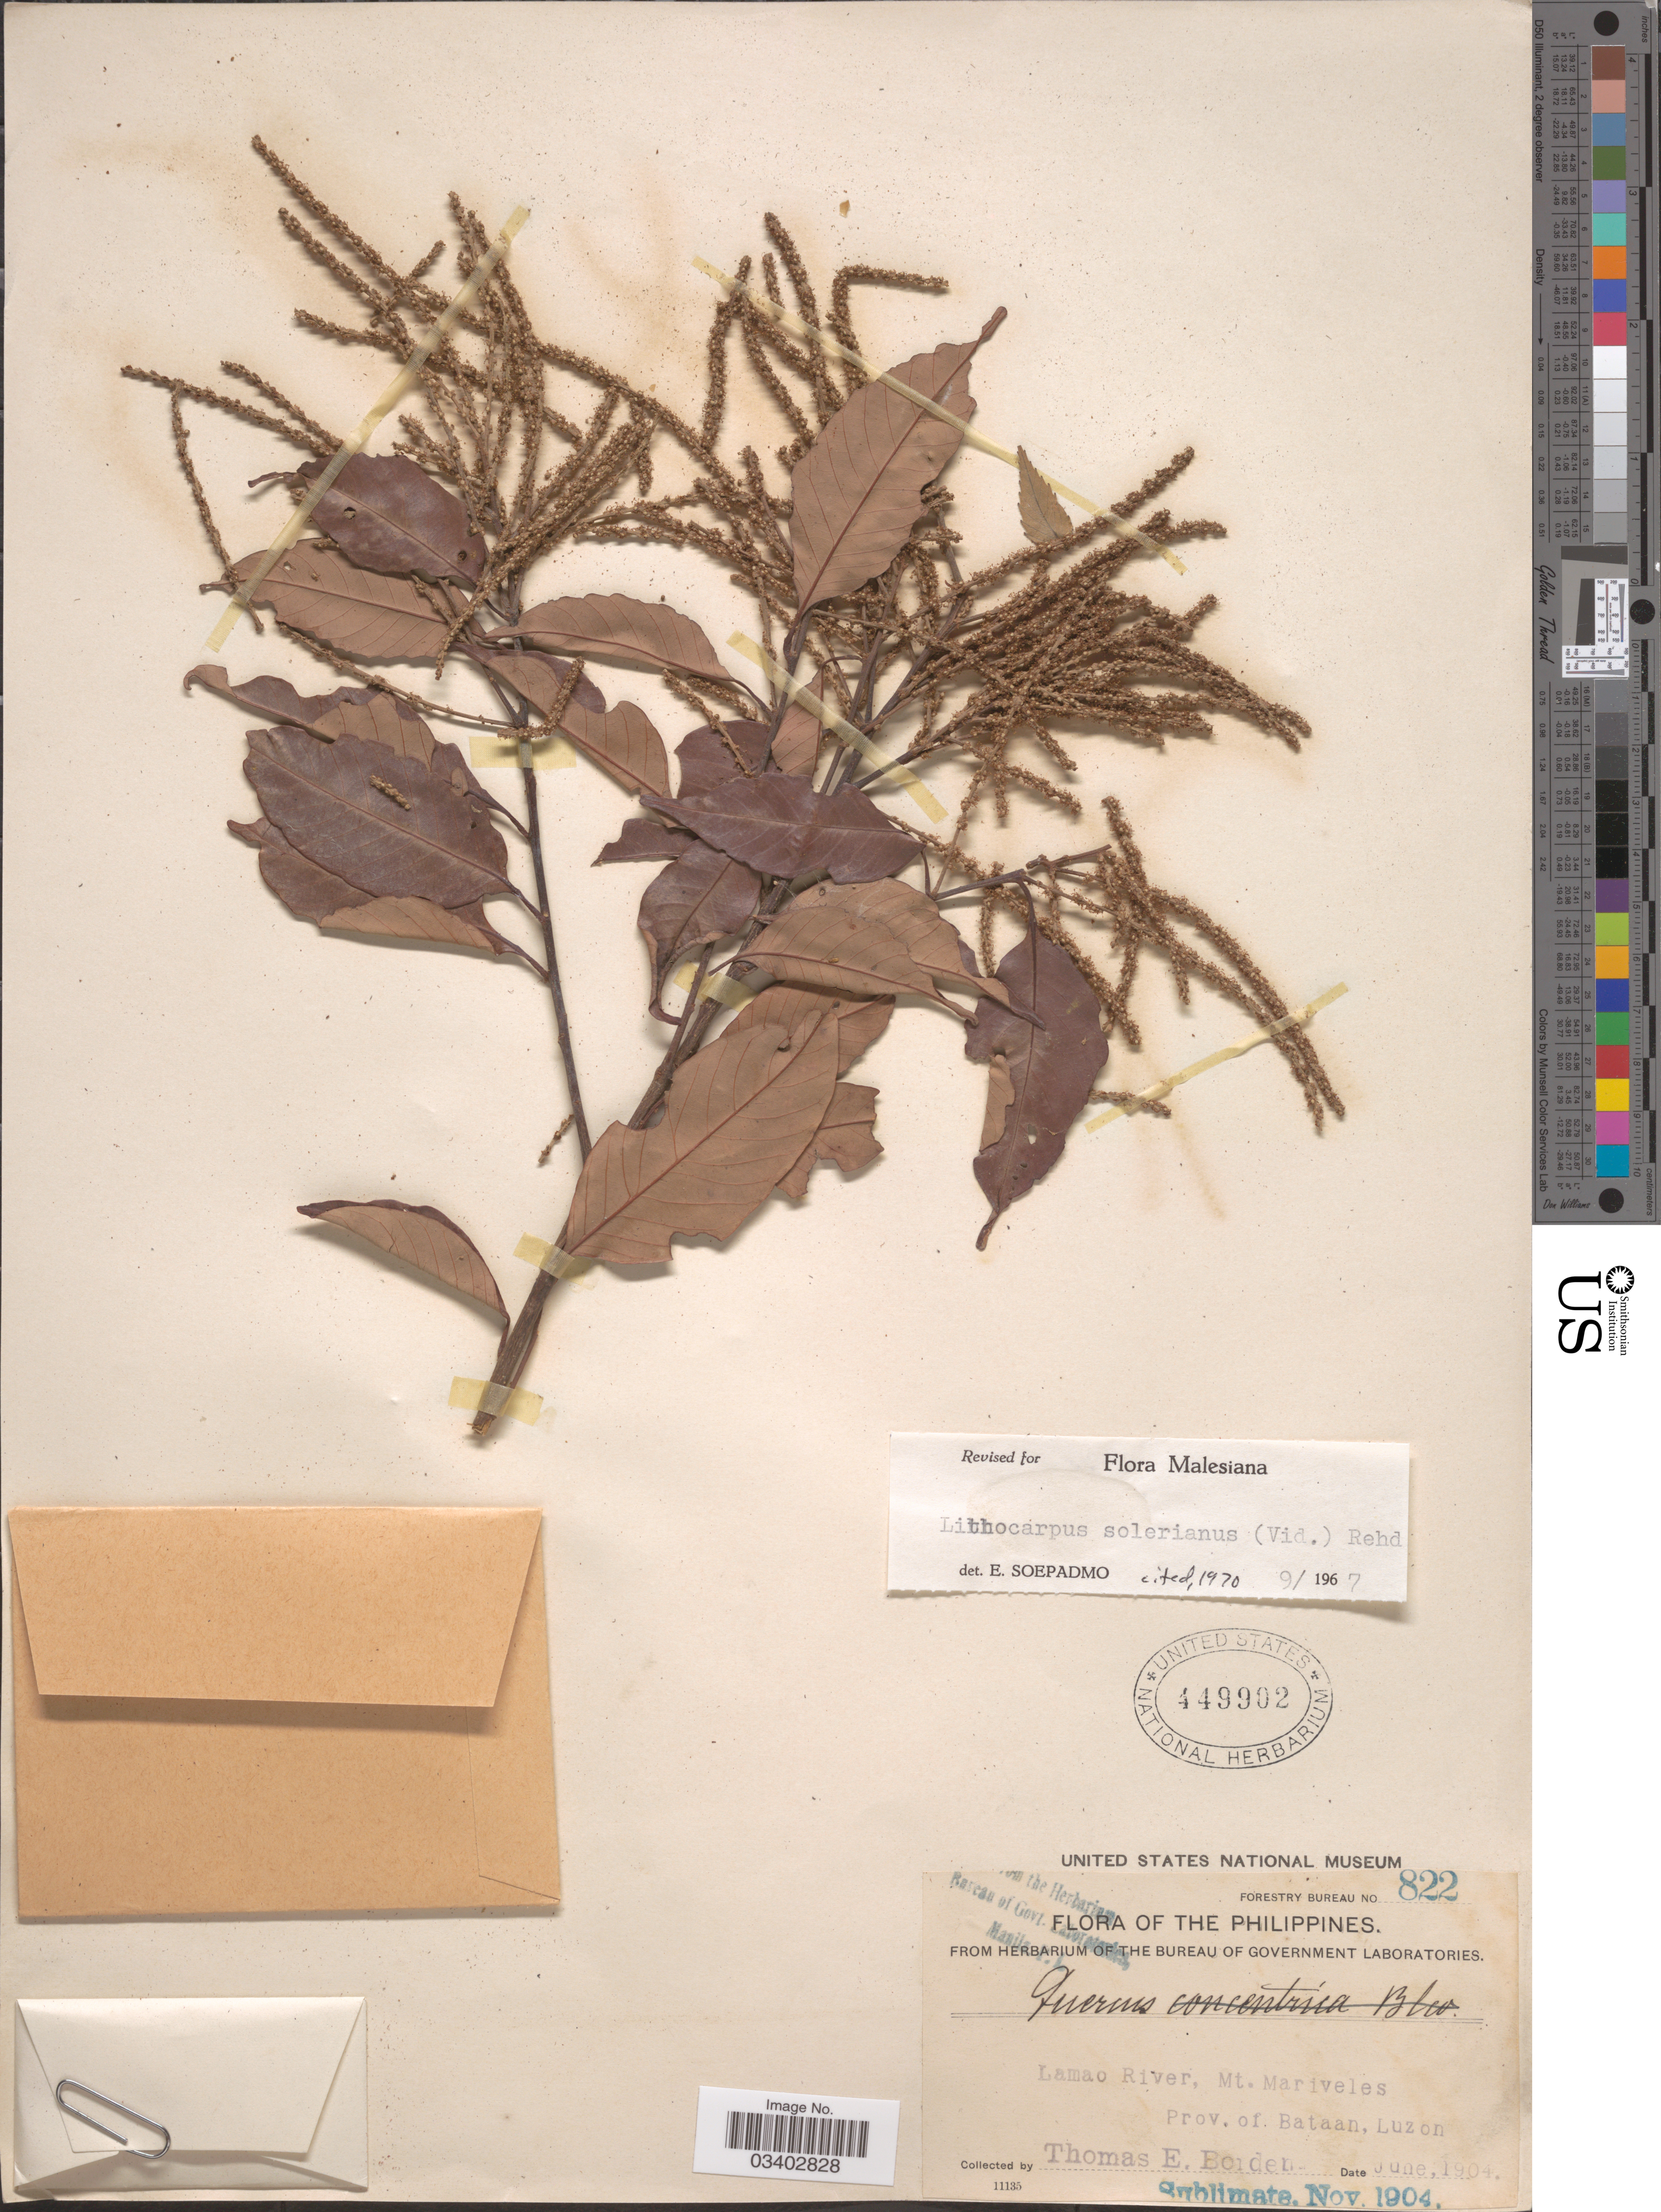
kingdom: Plantae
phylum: Tracheophyta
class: Magnoliopsida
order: Fagales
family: Fagaceae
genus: Lithocarpus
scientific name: Lithocarpus solerianus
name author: (Vidal) Rehder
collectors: T. E. Borden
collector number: Forestry Bureau 822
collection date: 1904-06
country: Philippines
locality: Lamao River, Mt. Mariveles. Prov. of Bataan, Luzon.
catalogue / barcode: US 449902